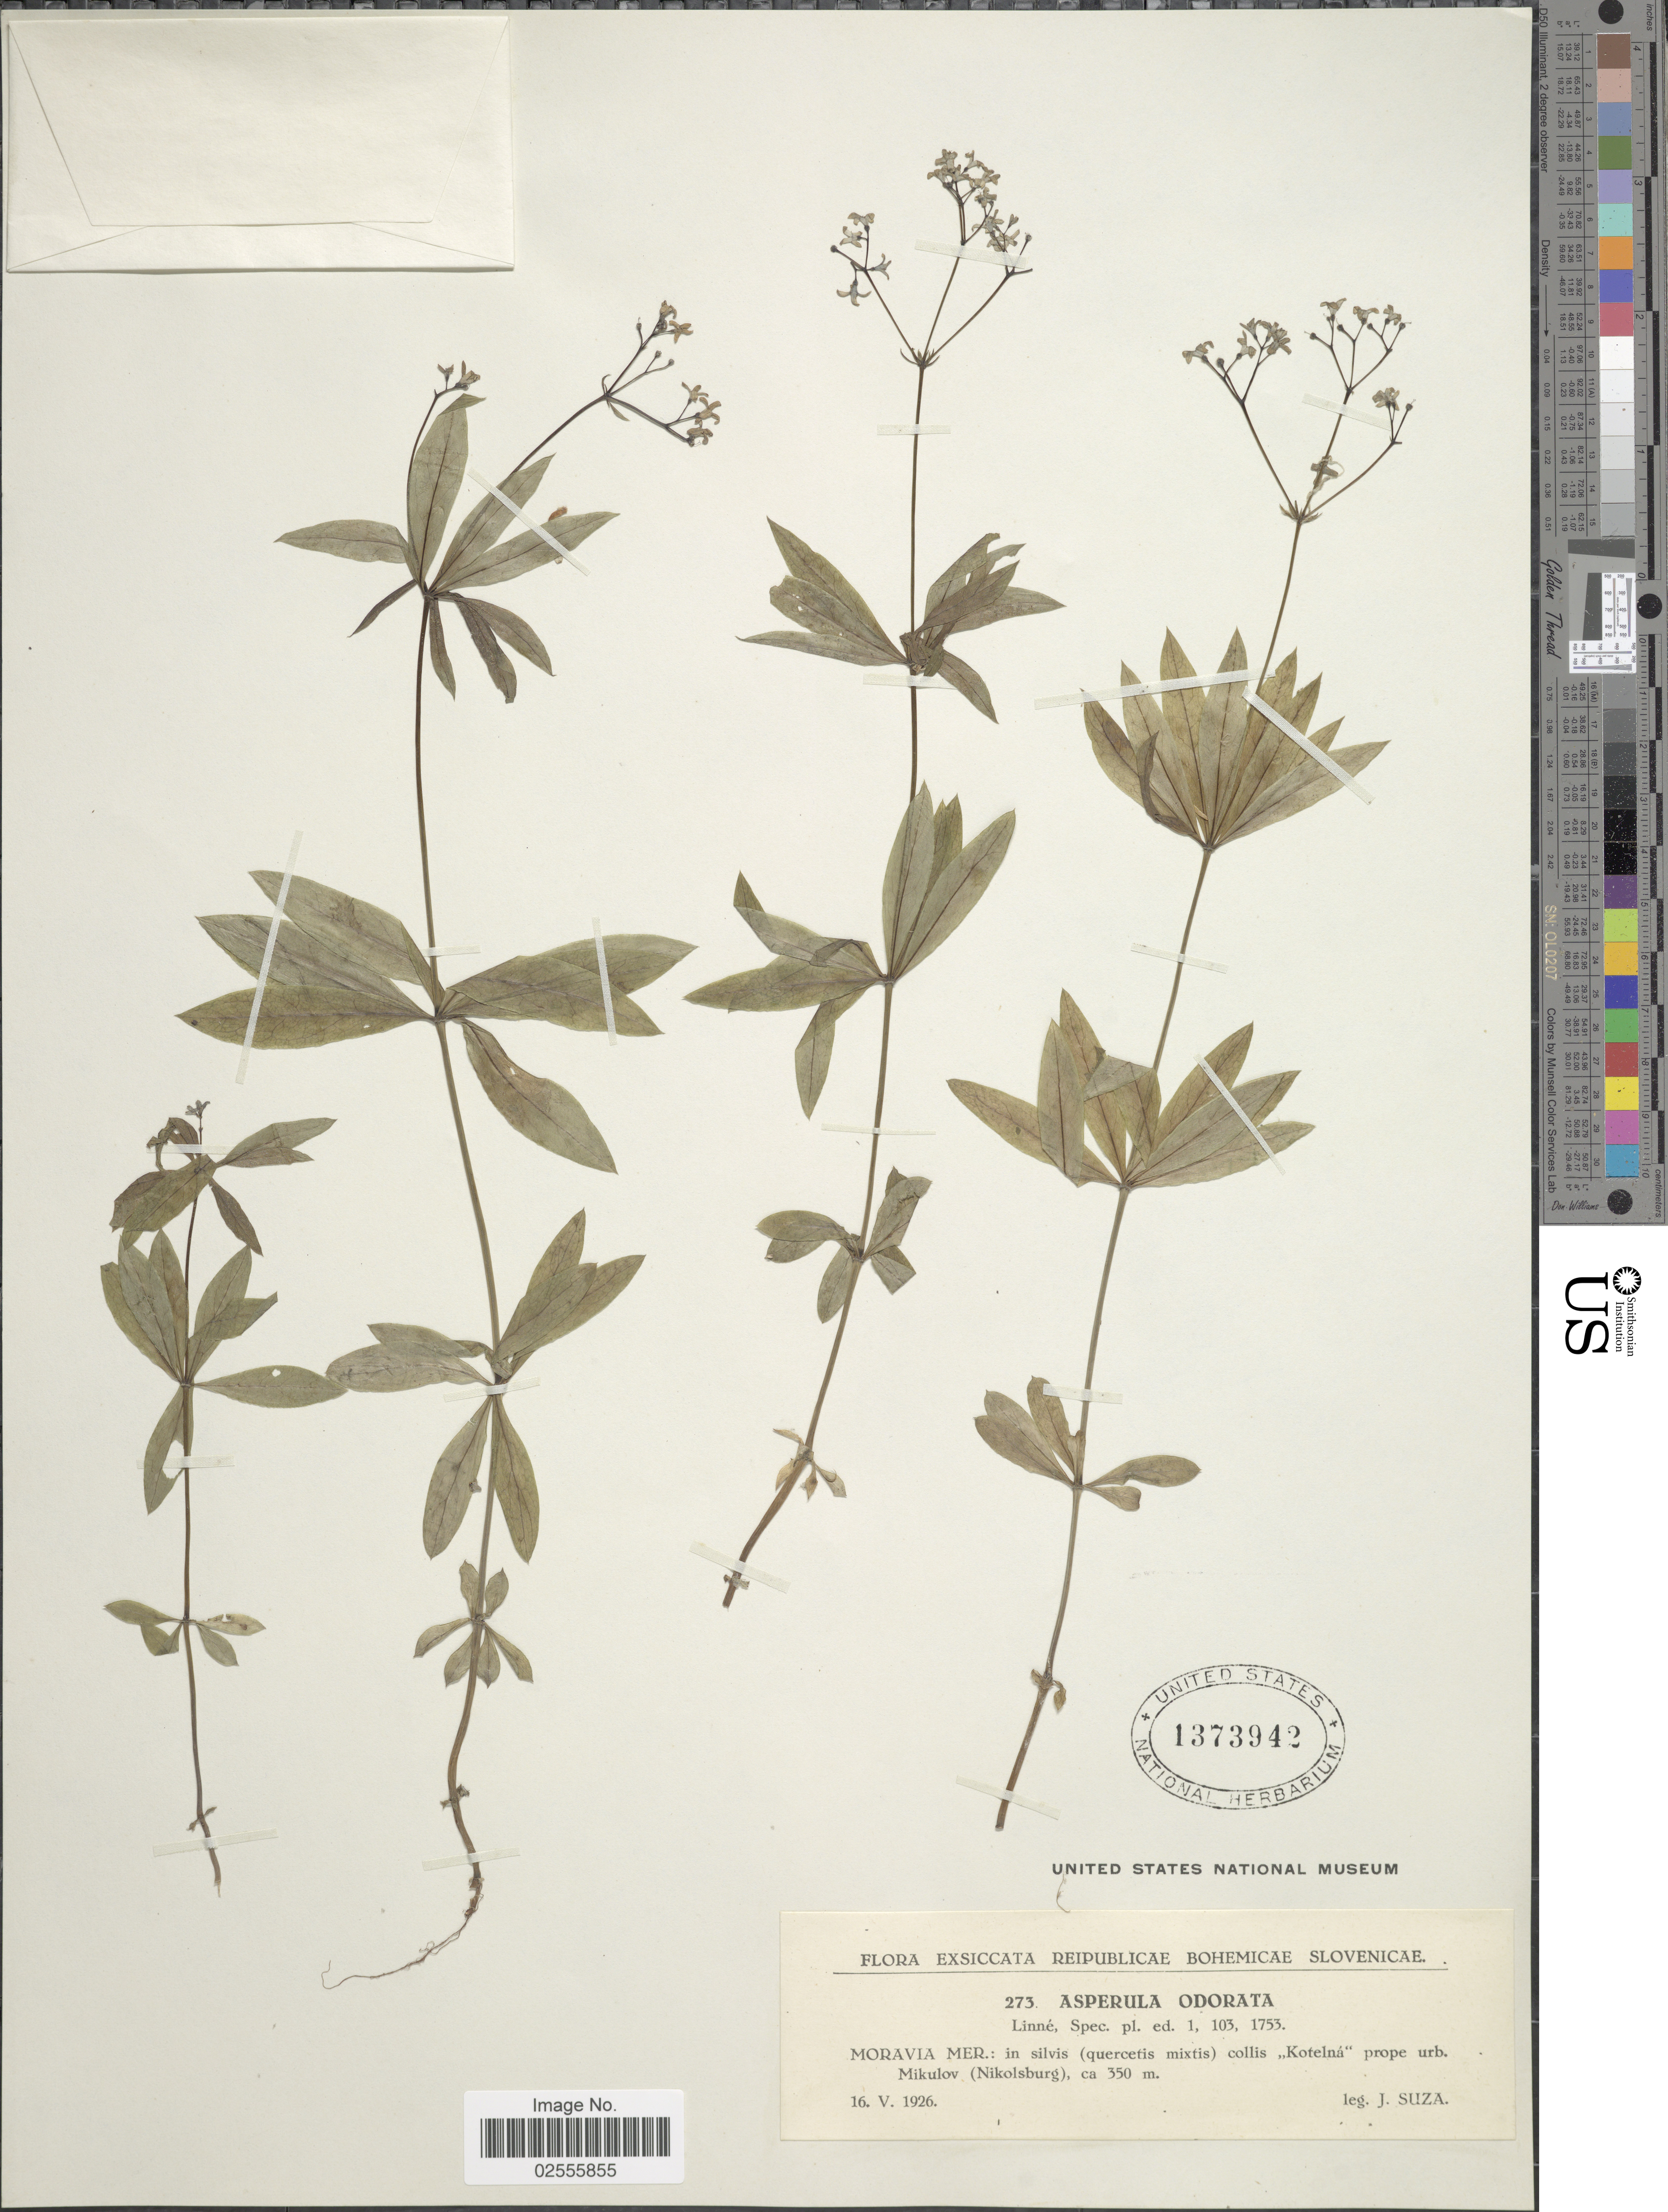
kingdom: Plantae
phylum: Tracheophyta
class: Magnoliopsida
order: Gentianales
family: Rubiaceae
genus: Asperula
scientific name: Asperula odorata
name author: L.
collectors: J. Suza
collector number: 273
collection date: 1926-05-16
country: Slovenia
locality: Reipublicae Bohemicae Slovenicae, Moravia mer.: in silvis (quercetis mixtis) collis "Kotelna"prope urb. Mikulov (Nikolsburg).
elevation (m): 350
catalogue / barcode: US 1373942